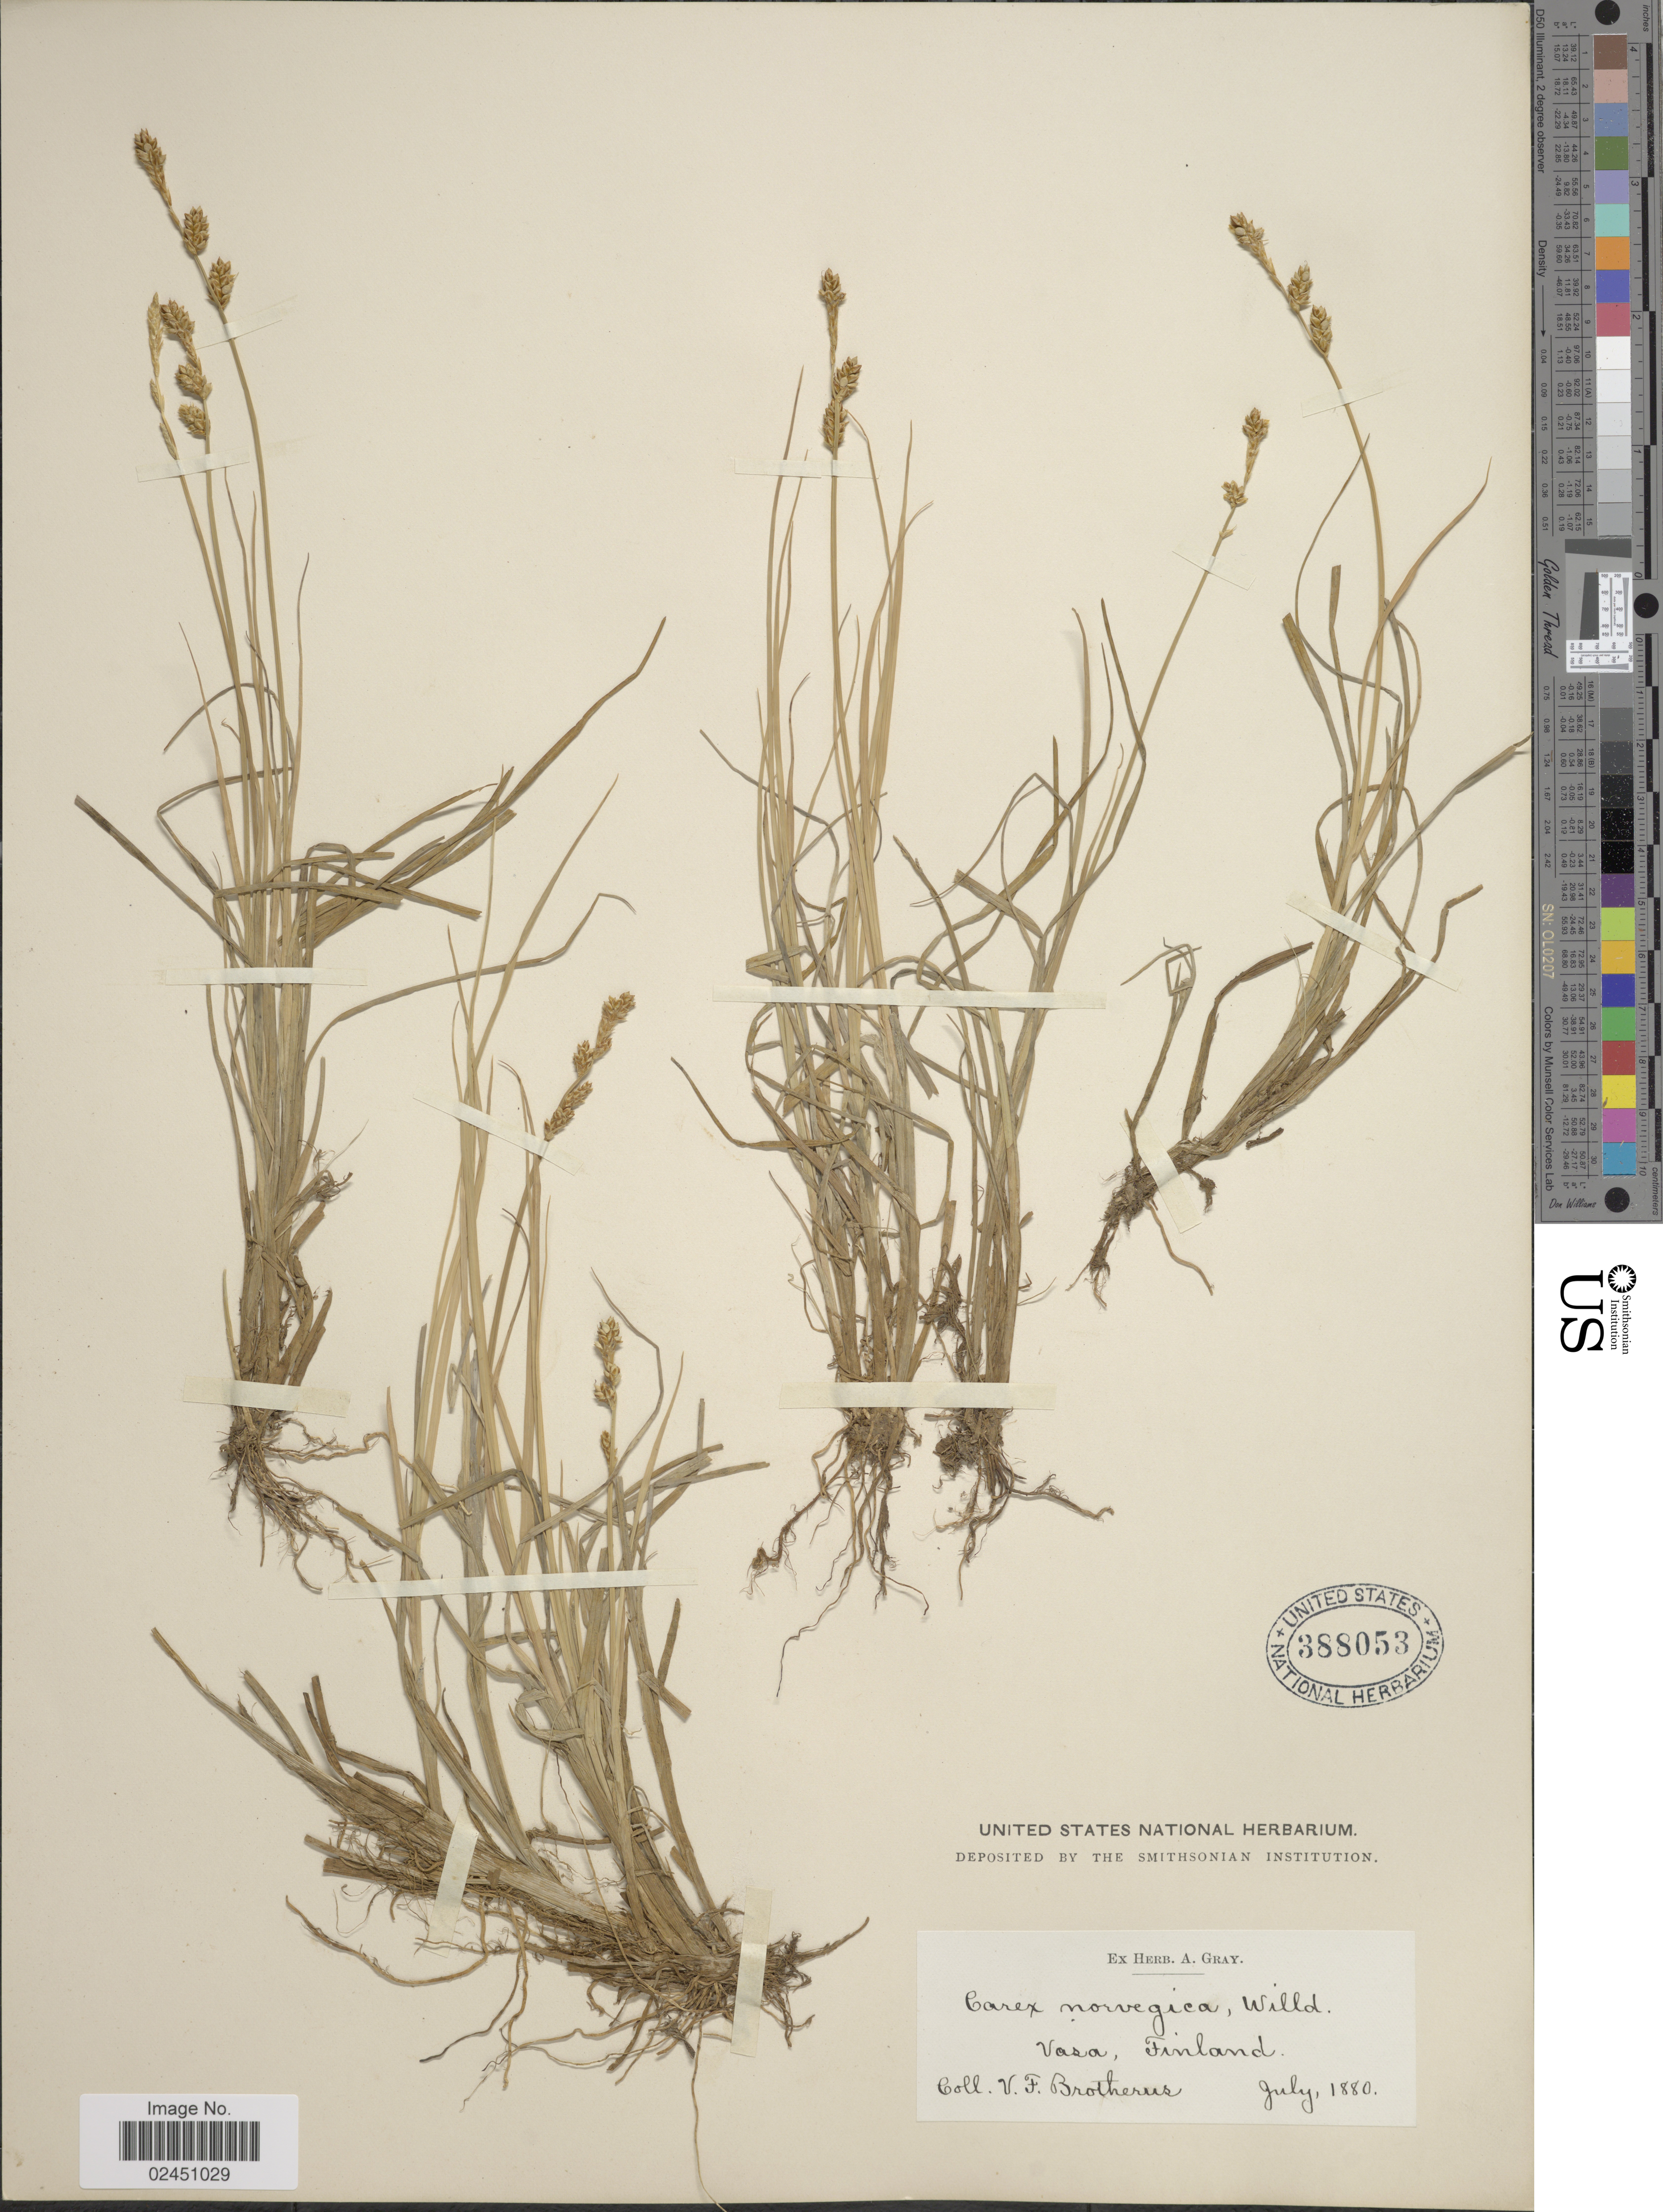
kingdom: Plantae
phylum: Tracheophyta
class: Liliopsida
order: Poales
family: Cyperaceae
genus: Carex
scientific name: Carex norvegica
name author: Retz.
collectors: V. F. Brotherus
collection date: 1880-07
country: Finland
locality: Vasa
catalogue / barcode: US 388053